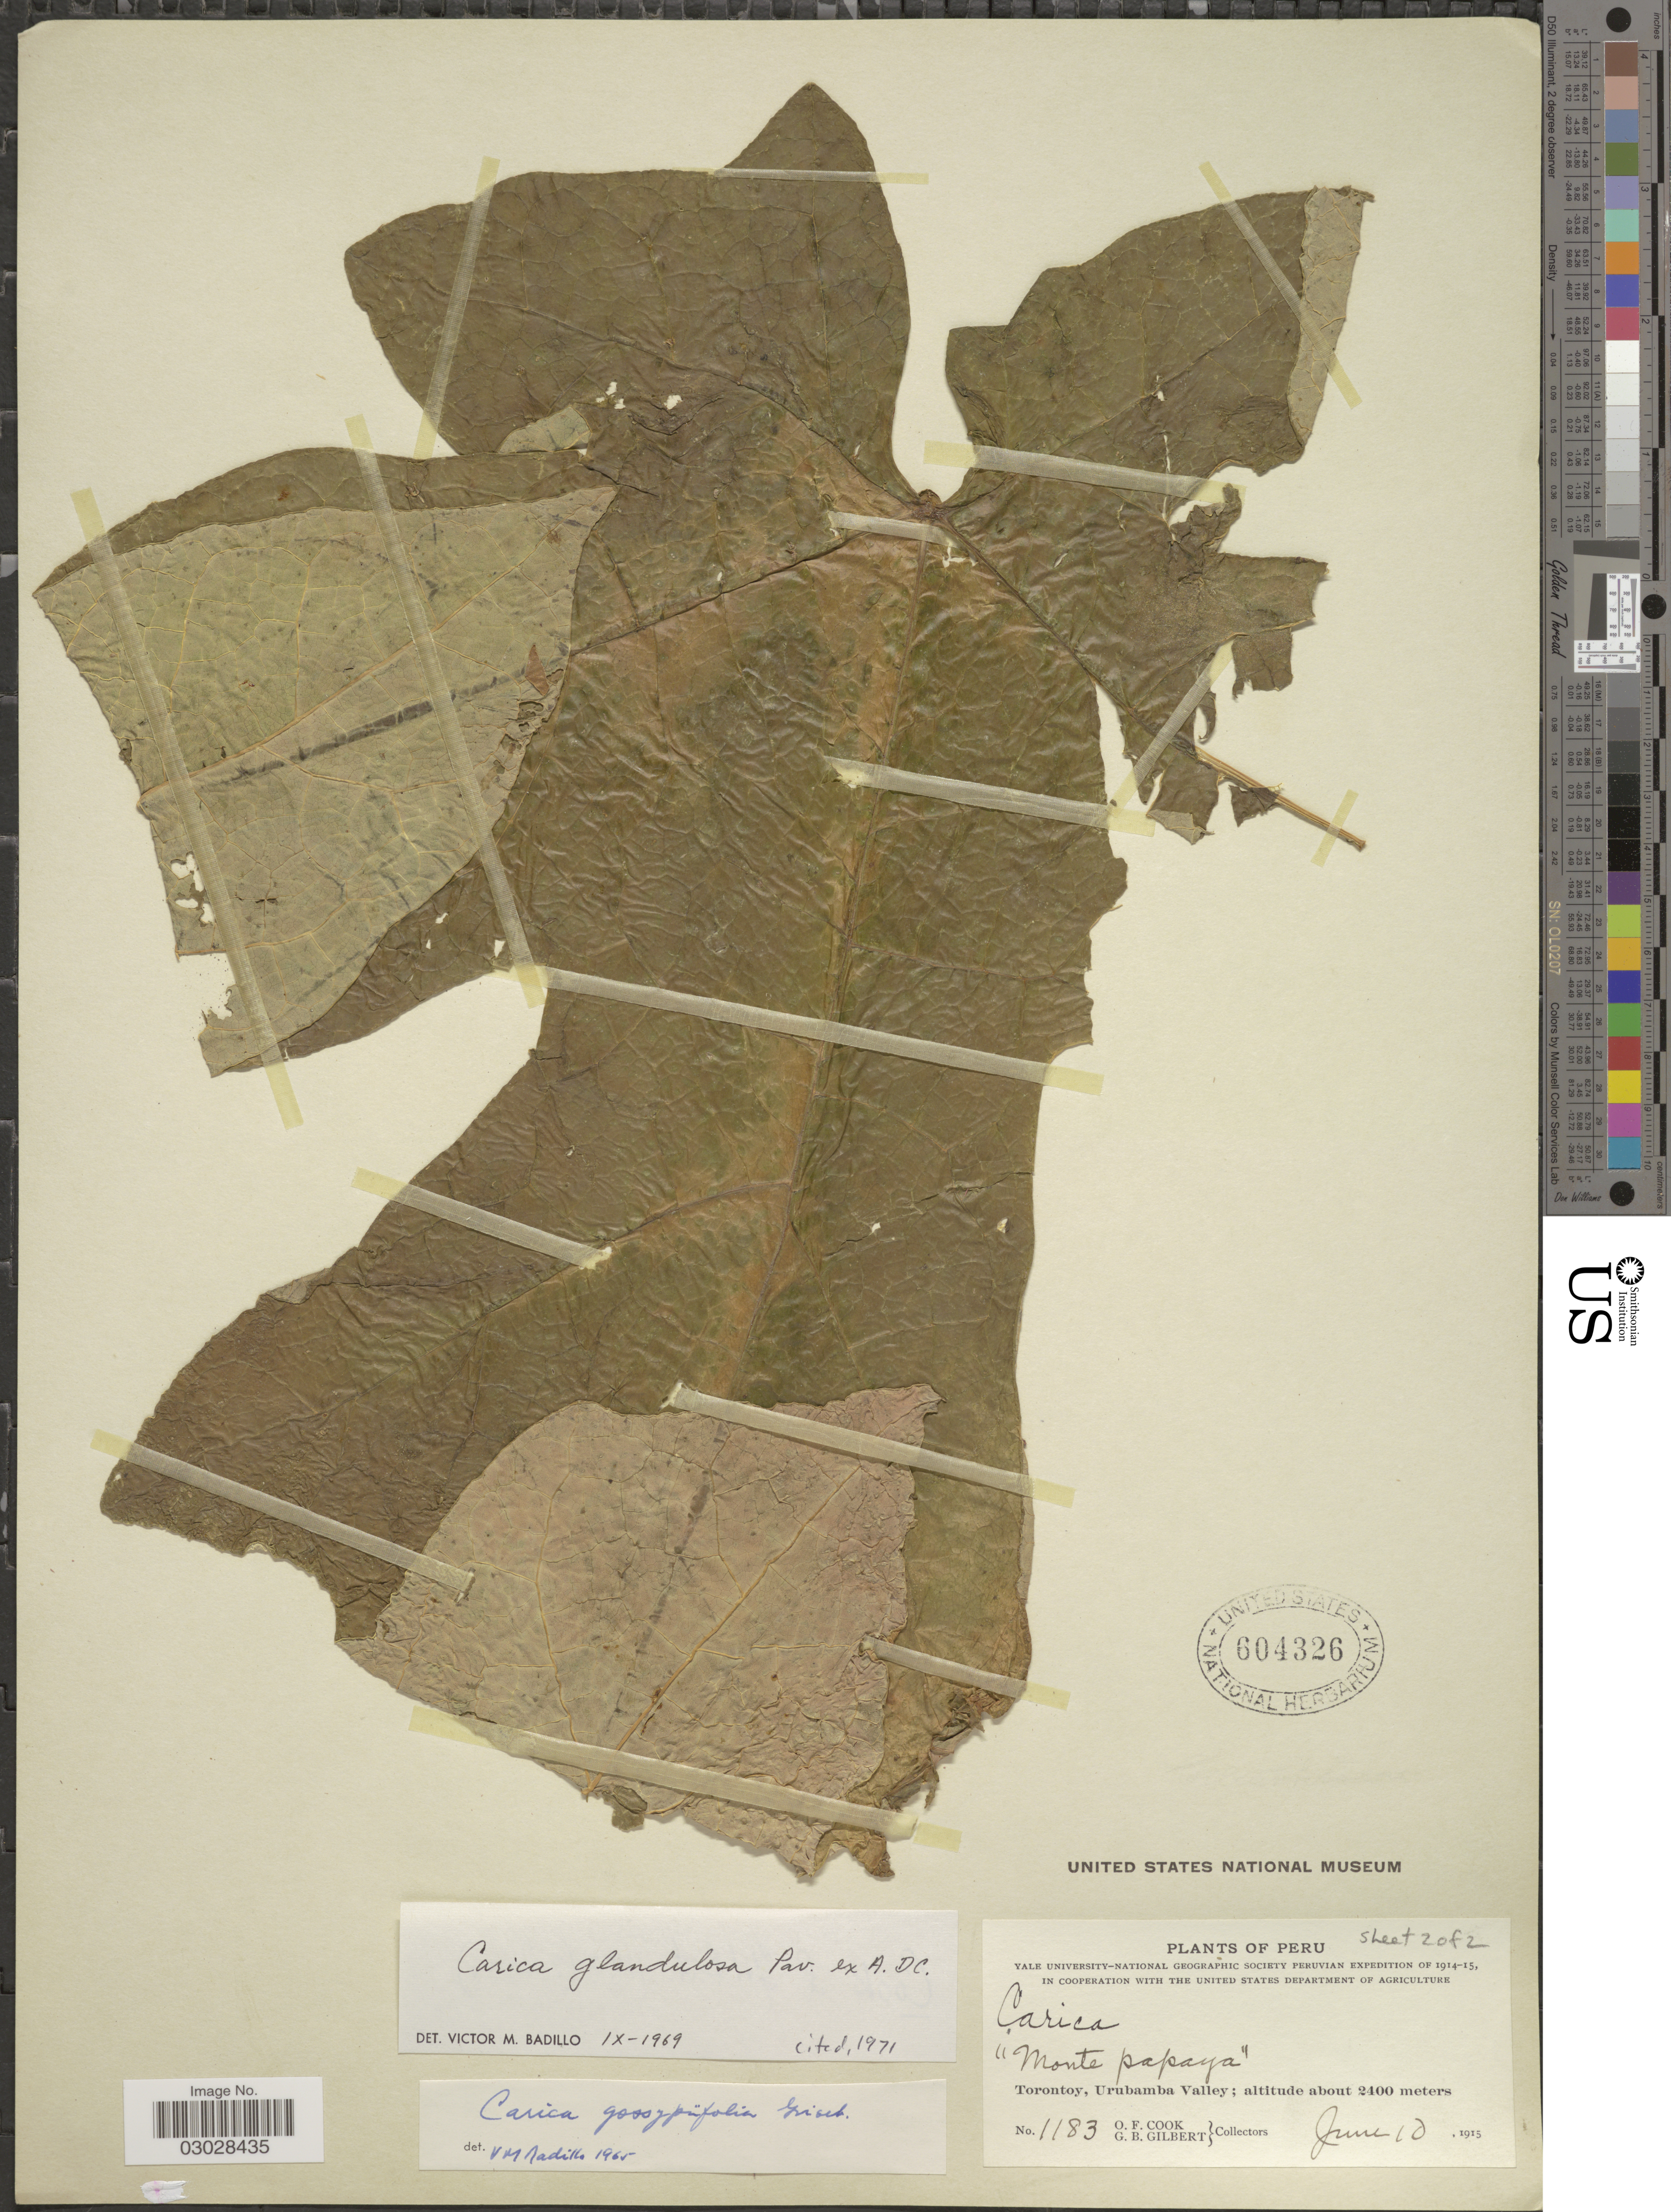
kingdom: Plantae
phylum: Tracheophyta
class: Magnoliopsida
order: Brassicales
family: Caricaceae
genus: Vasconcellea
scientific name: Vasconcellea glandulosa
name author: A. DC.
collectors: O. F. Cook & G. B. Gilbert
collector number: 1183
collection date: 1915-06-10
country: Peru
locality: Torontoy, Urubamba Valley.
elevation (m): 2400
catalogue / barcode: US 604326